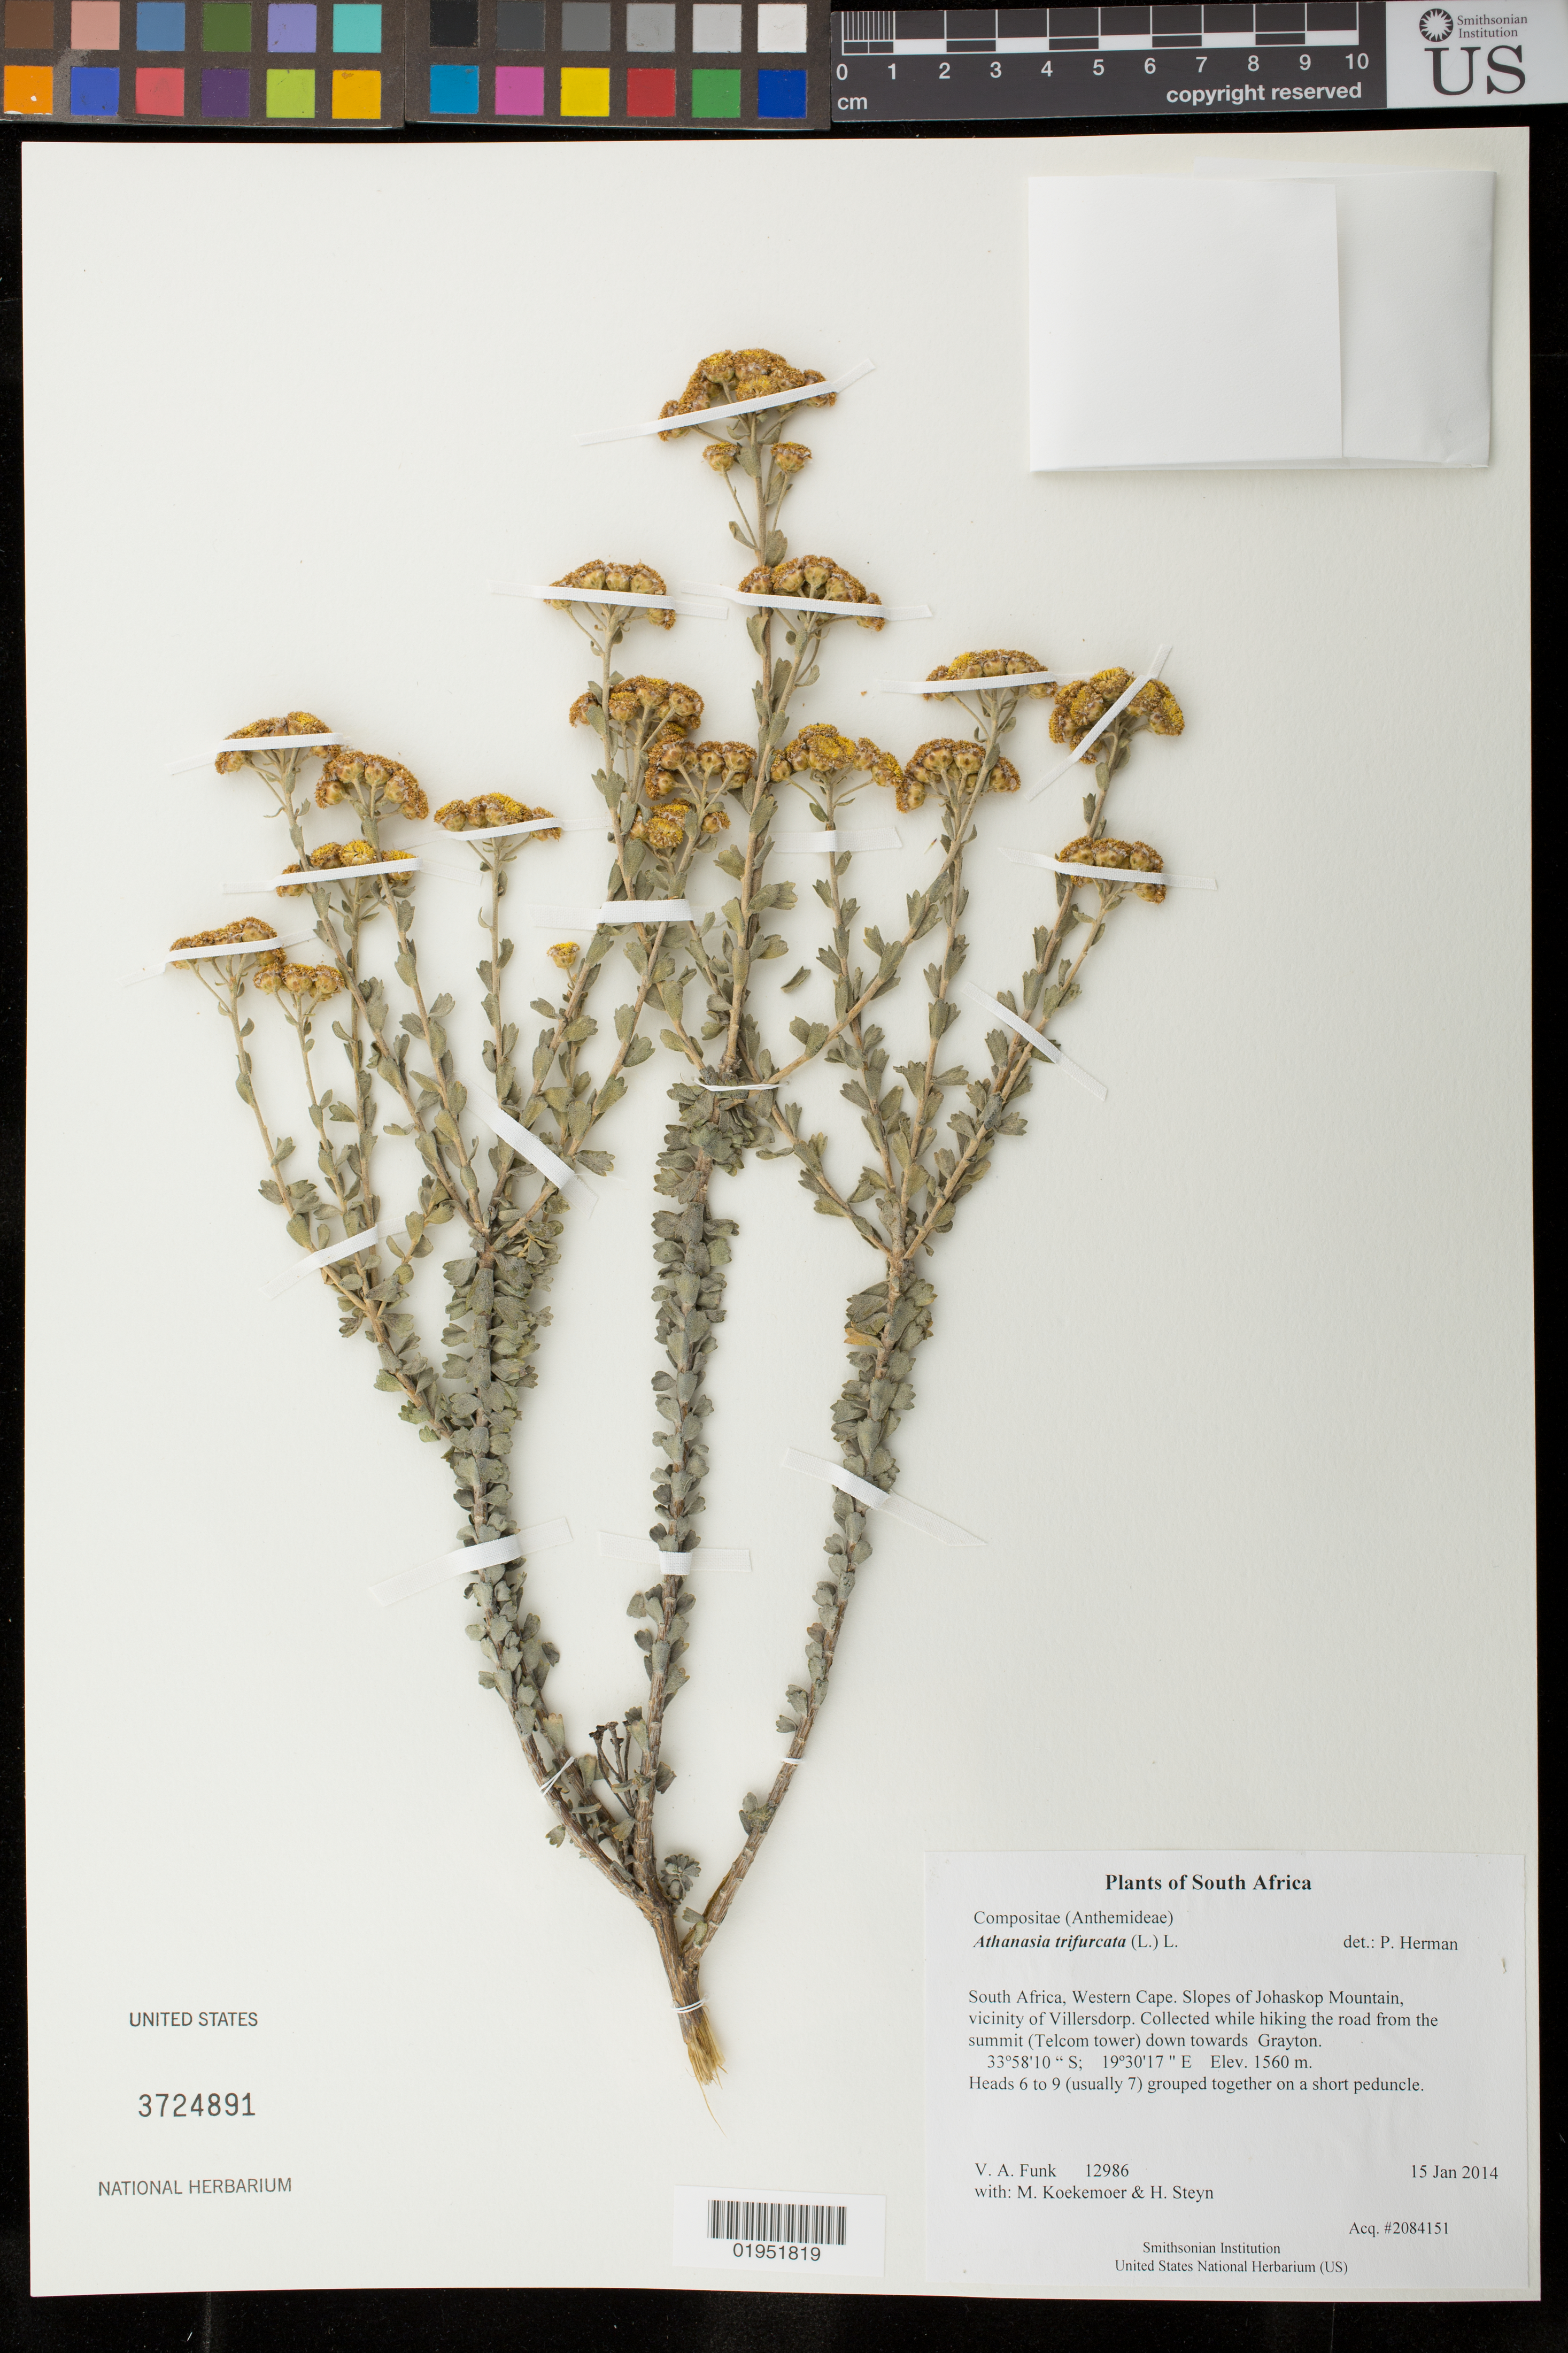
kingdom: Plantae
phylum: Tracheophyta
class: Magnoliopsida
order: Asterales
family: Asteraceae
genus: Athanasia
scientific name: Athanasia trifurcata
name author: (L.) L.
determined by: Herman, P.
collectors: M. Koekemoer & H. Steyn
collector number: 12986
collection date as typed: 15 Jan 2014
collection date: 2014-01-15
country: South Africa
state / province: Western Cape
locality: Slopes of Johaskop Mountain, vicinity of Villersdorp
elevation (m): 1560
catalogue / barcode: US 3724891